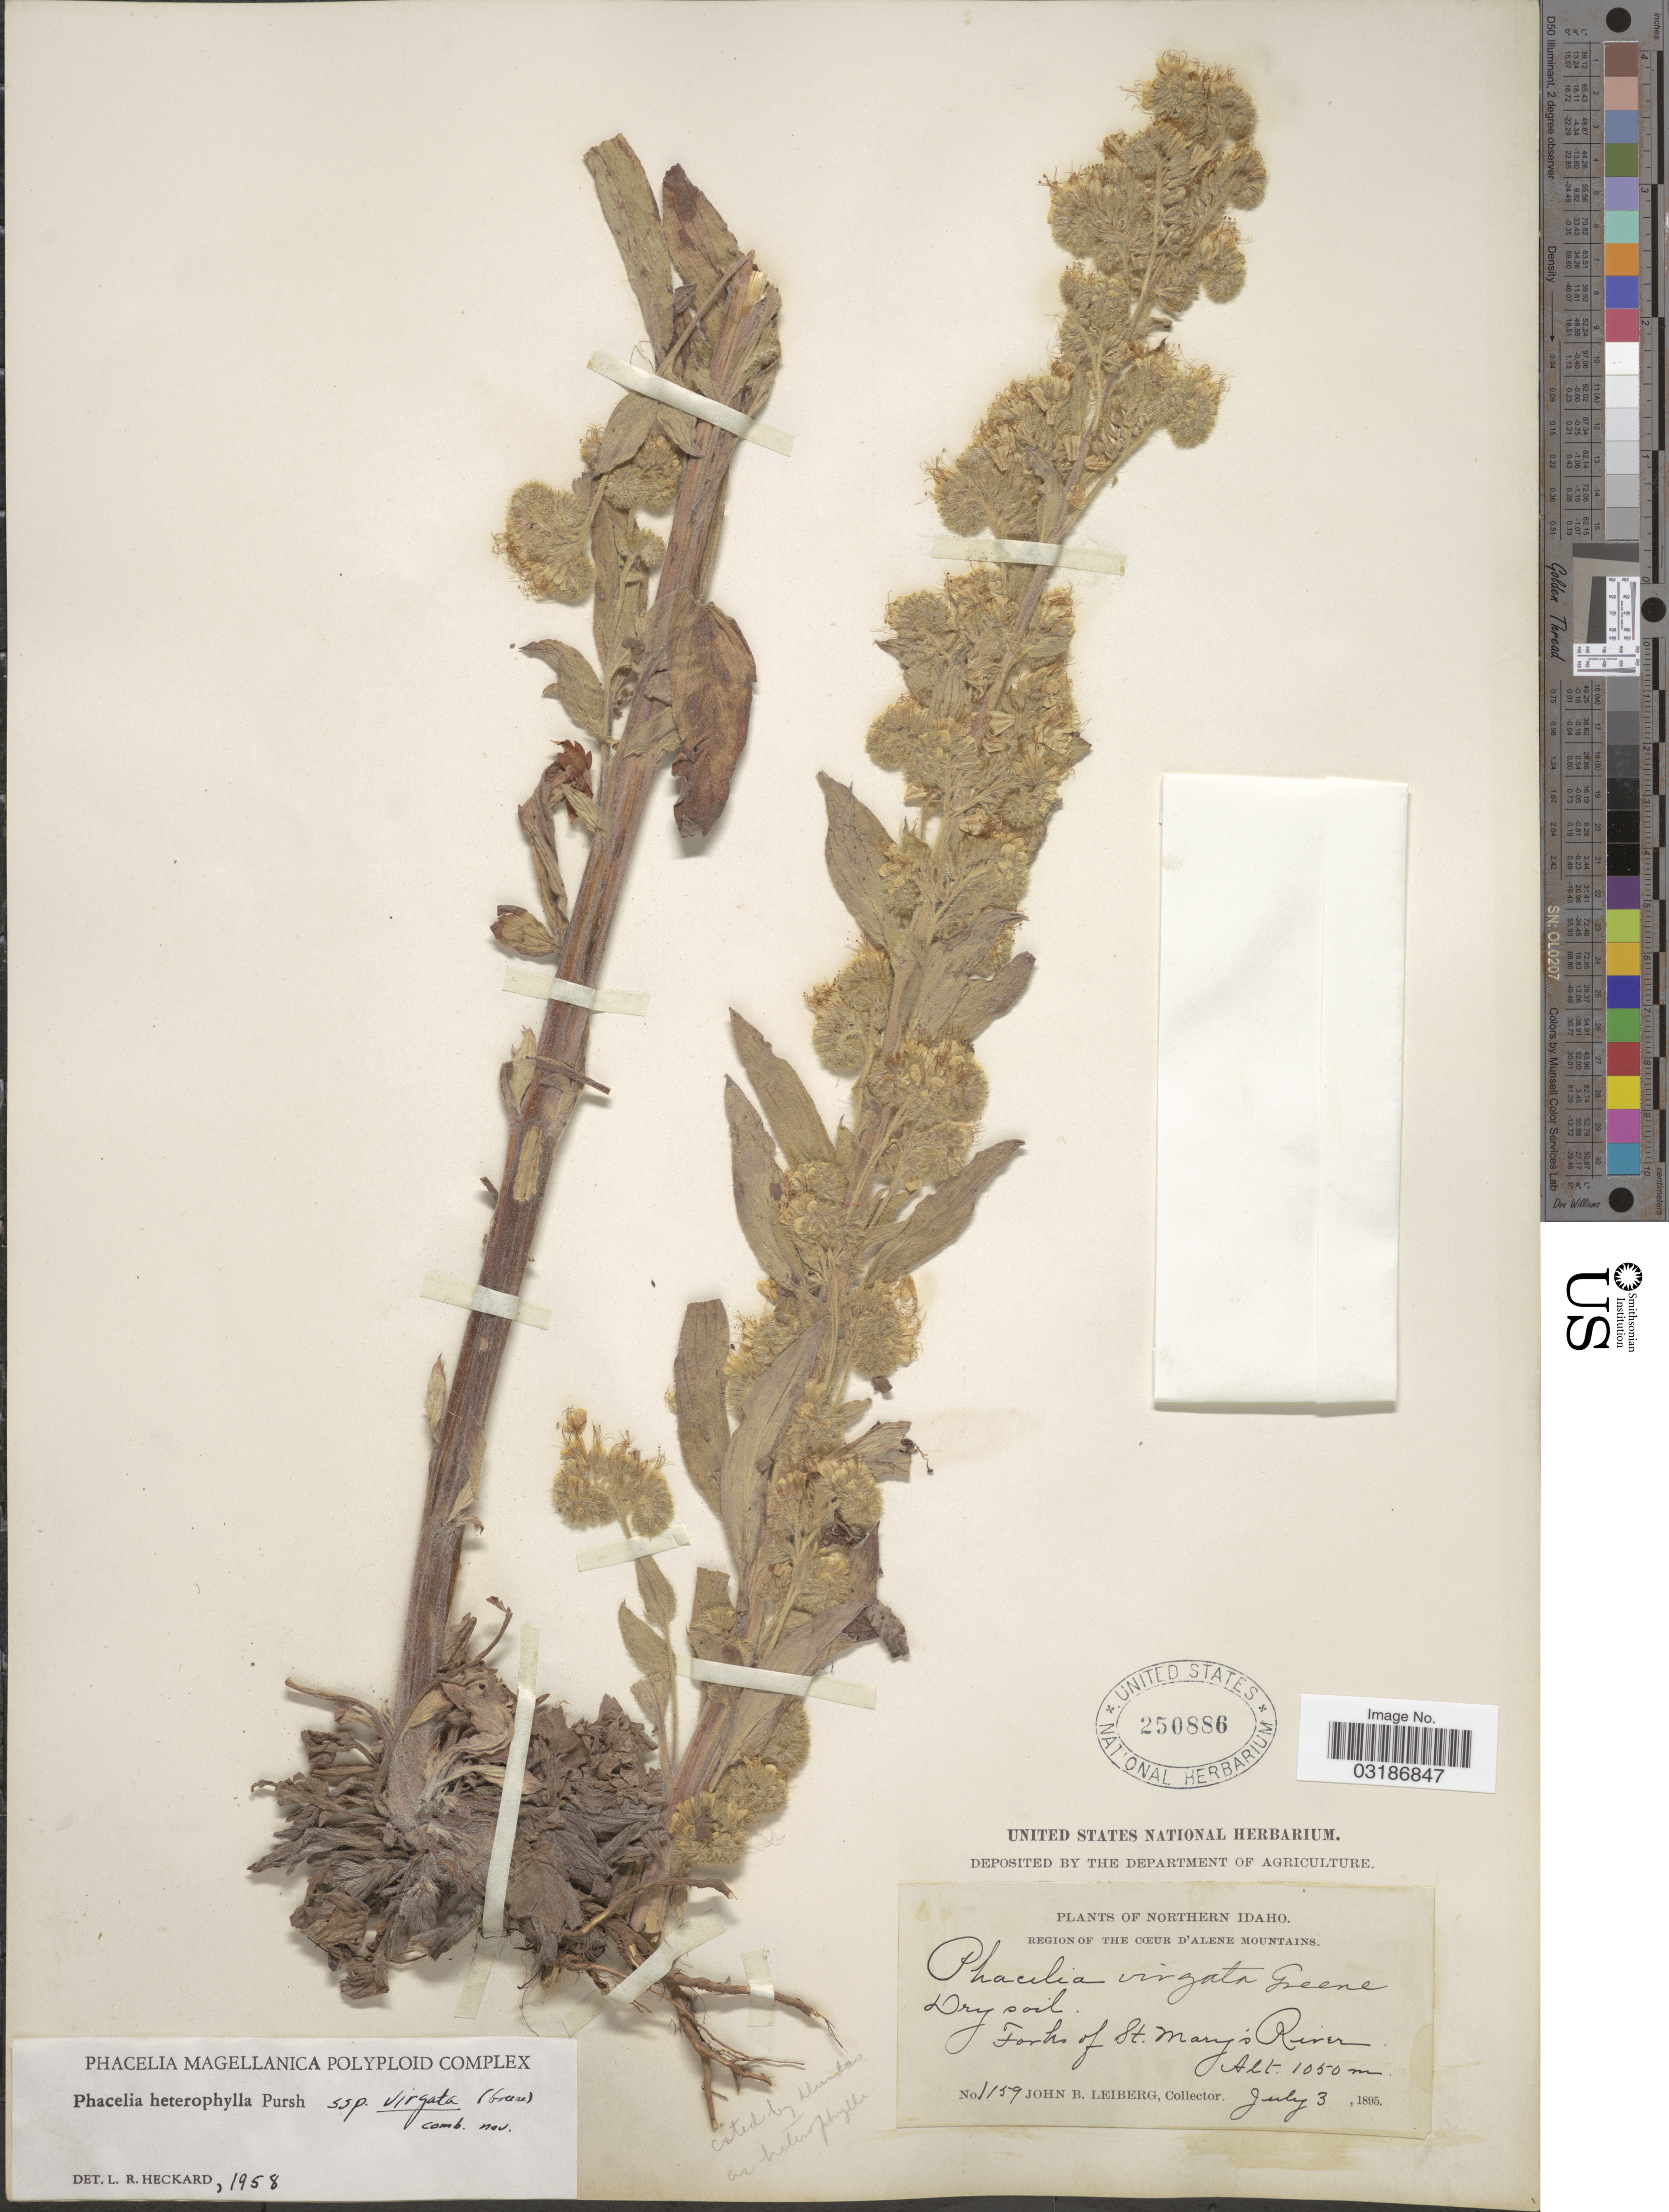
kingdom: Plantae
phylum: Tracheophyta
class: Magnoliopsida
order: Boraginales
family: Hydrophyllaceae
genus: Phacelia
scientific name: Phacelia heterophylla subsp. virgata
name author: (Greene) Heckard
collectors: J. B. Leiberg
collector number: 1159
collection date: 1895-07-03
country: United States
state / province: Idaho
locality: Northern Idaho. Region of the Coeur d'Alene Mountains. Forks of St. Mary's River.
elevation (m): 1050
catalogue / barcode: US 250886